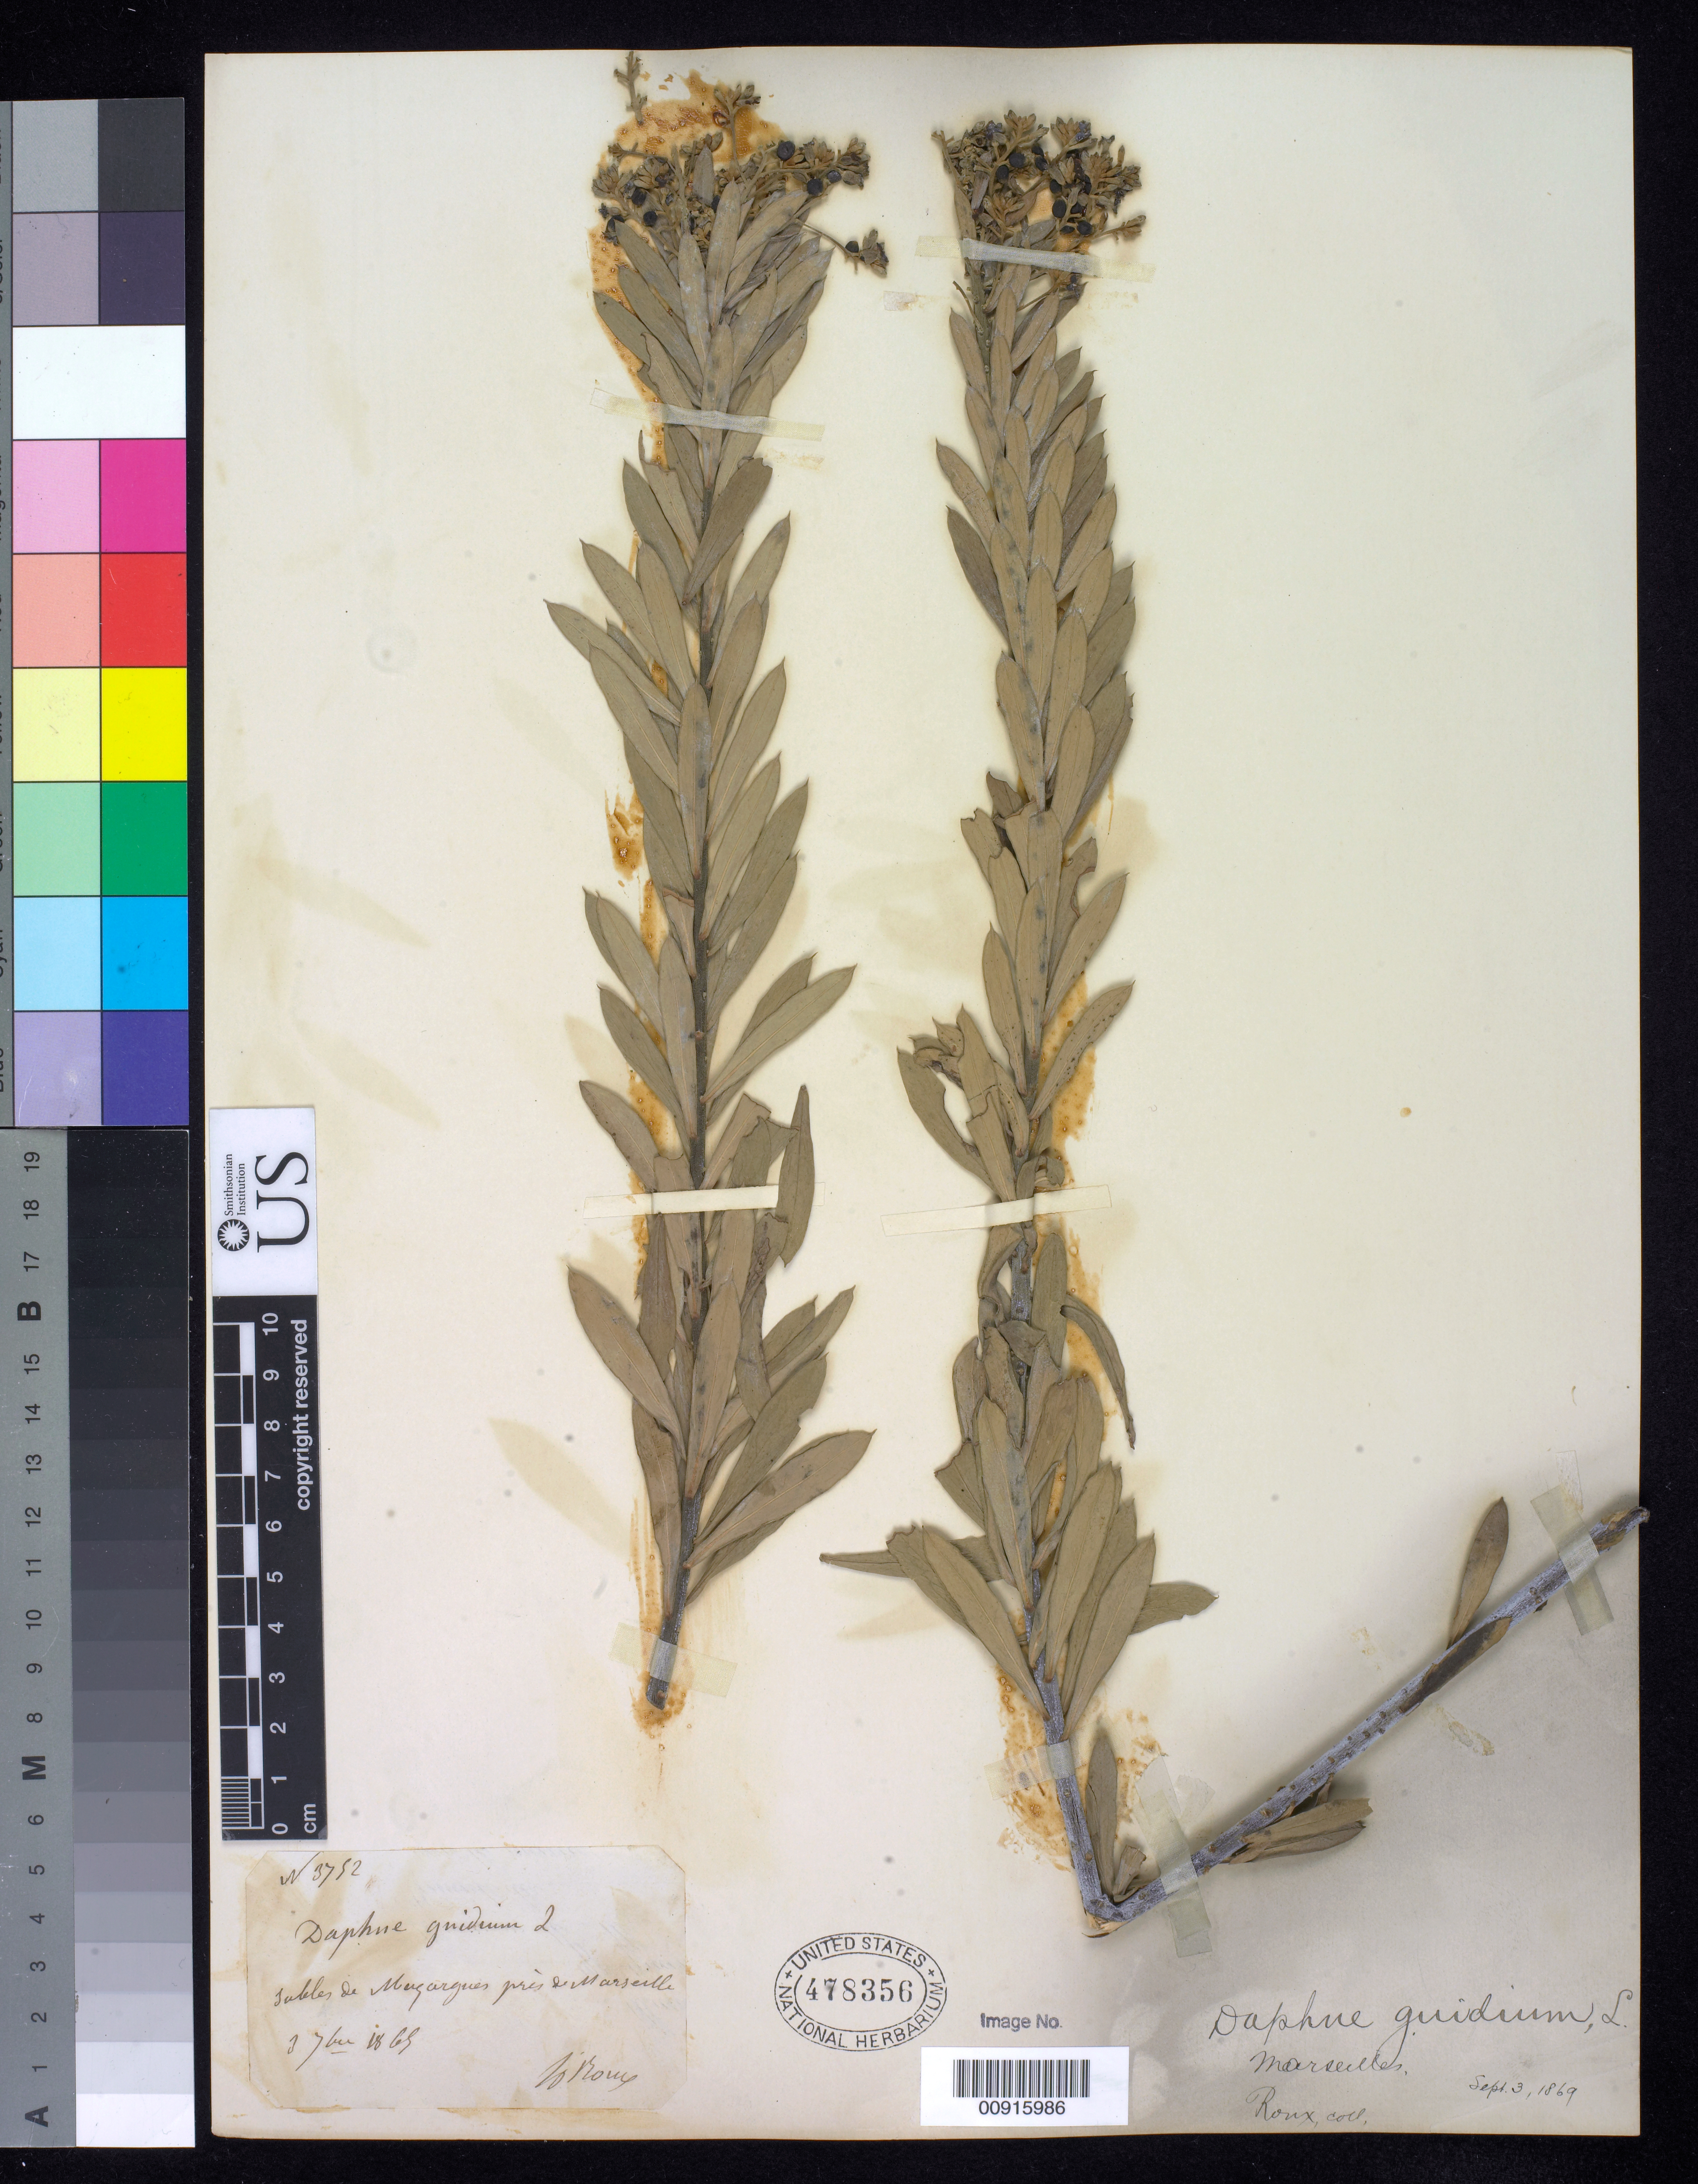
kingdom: Plantae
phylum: Tracheophyta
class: Magnoliopsida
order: Malvales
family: Thymelaeaceae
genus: Daphne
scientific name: Daphne gnidium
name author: L.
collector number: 3752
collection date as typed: Mar 1863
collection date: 1863-03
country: France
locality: Marseilles.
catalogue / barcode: US 478356